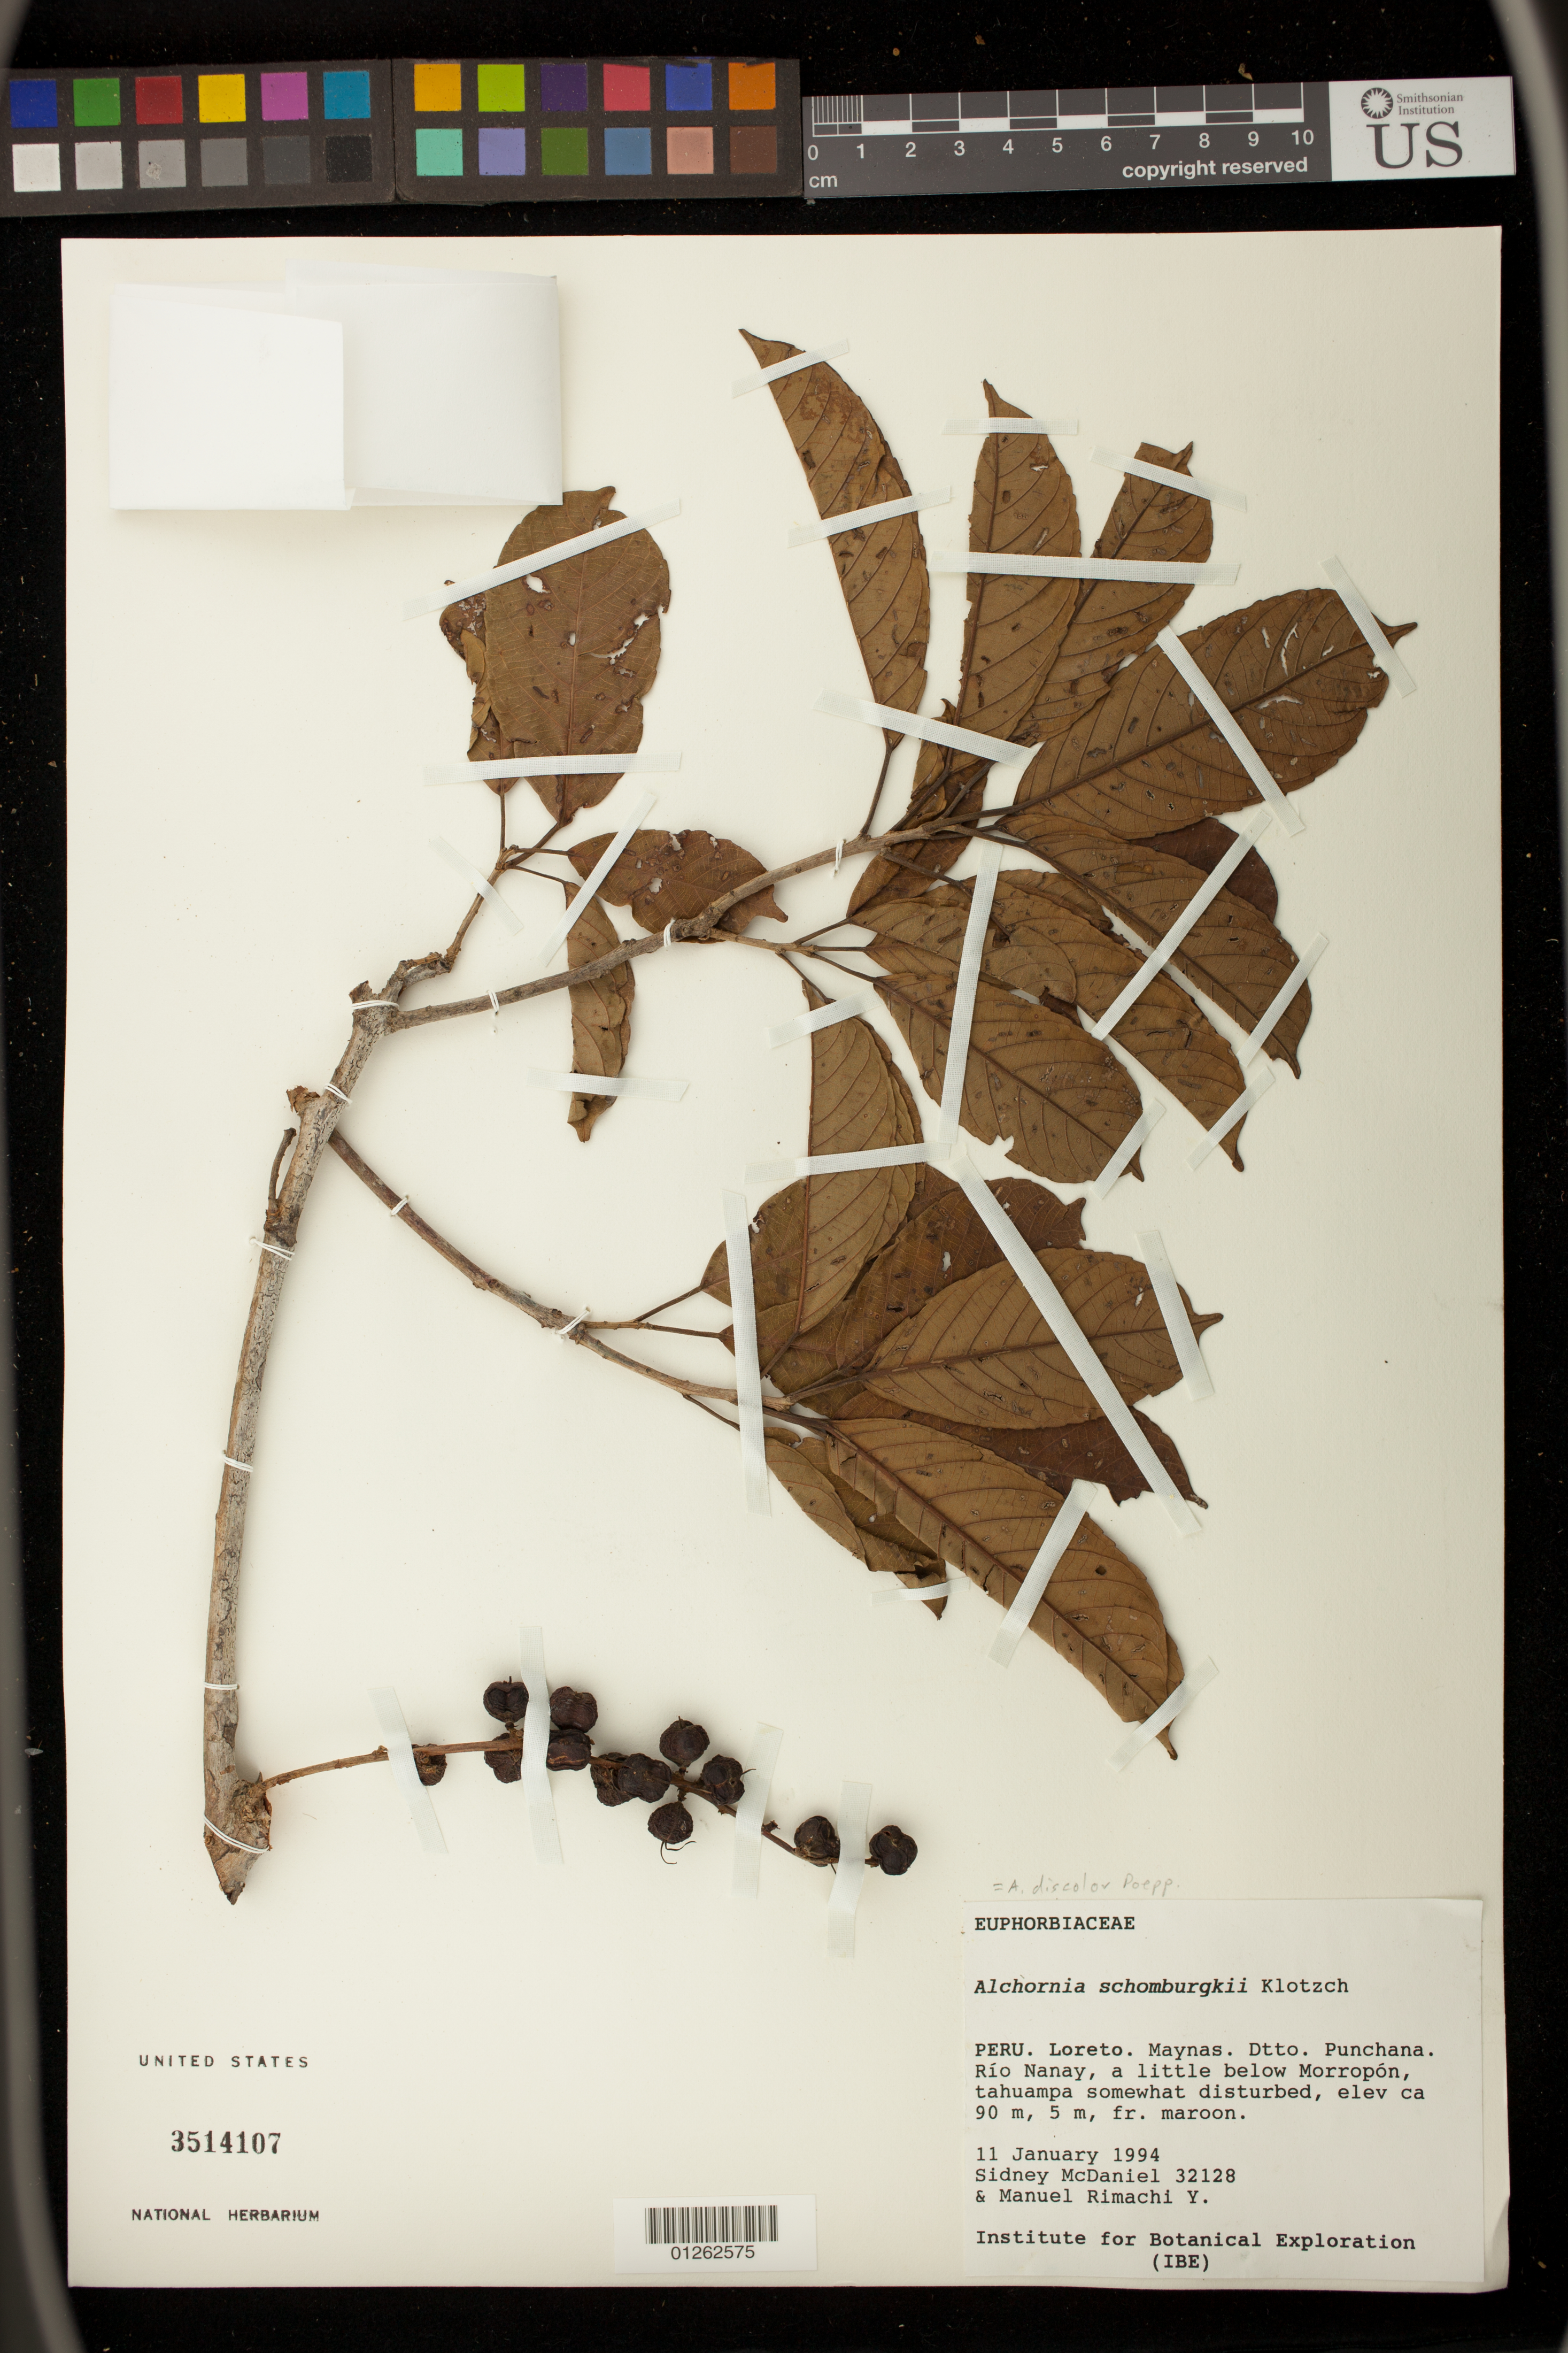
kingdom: Plantae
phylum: Tracheophyta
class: Magnoliopsida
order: Malpighiales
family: Euphorbiaceae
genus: Alchornea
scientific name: Alchornea discolor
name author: Poepp. & Endl.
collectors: S. McDaniel & M. Rimachi Y.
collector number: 32128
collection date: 1994-01-11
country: Peru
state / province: Loreto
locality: Maynas, Dtt. Punchana. Rio Nanay, a little below Morropon.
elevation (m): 90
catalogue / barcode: US 3514107